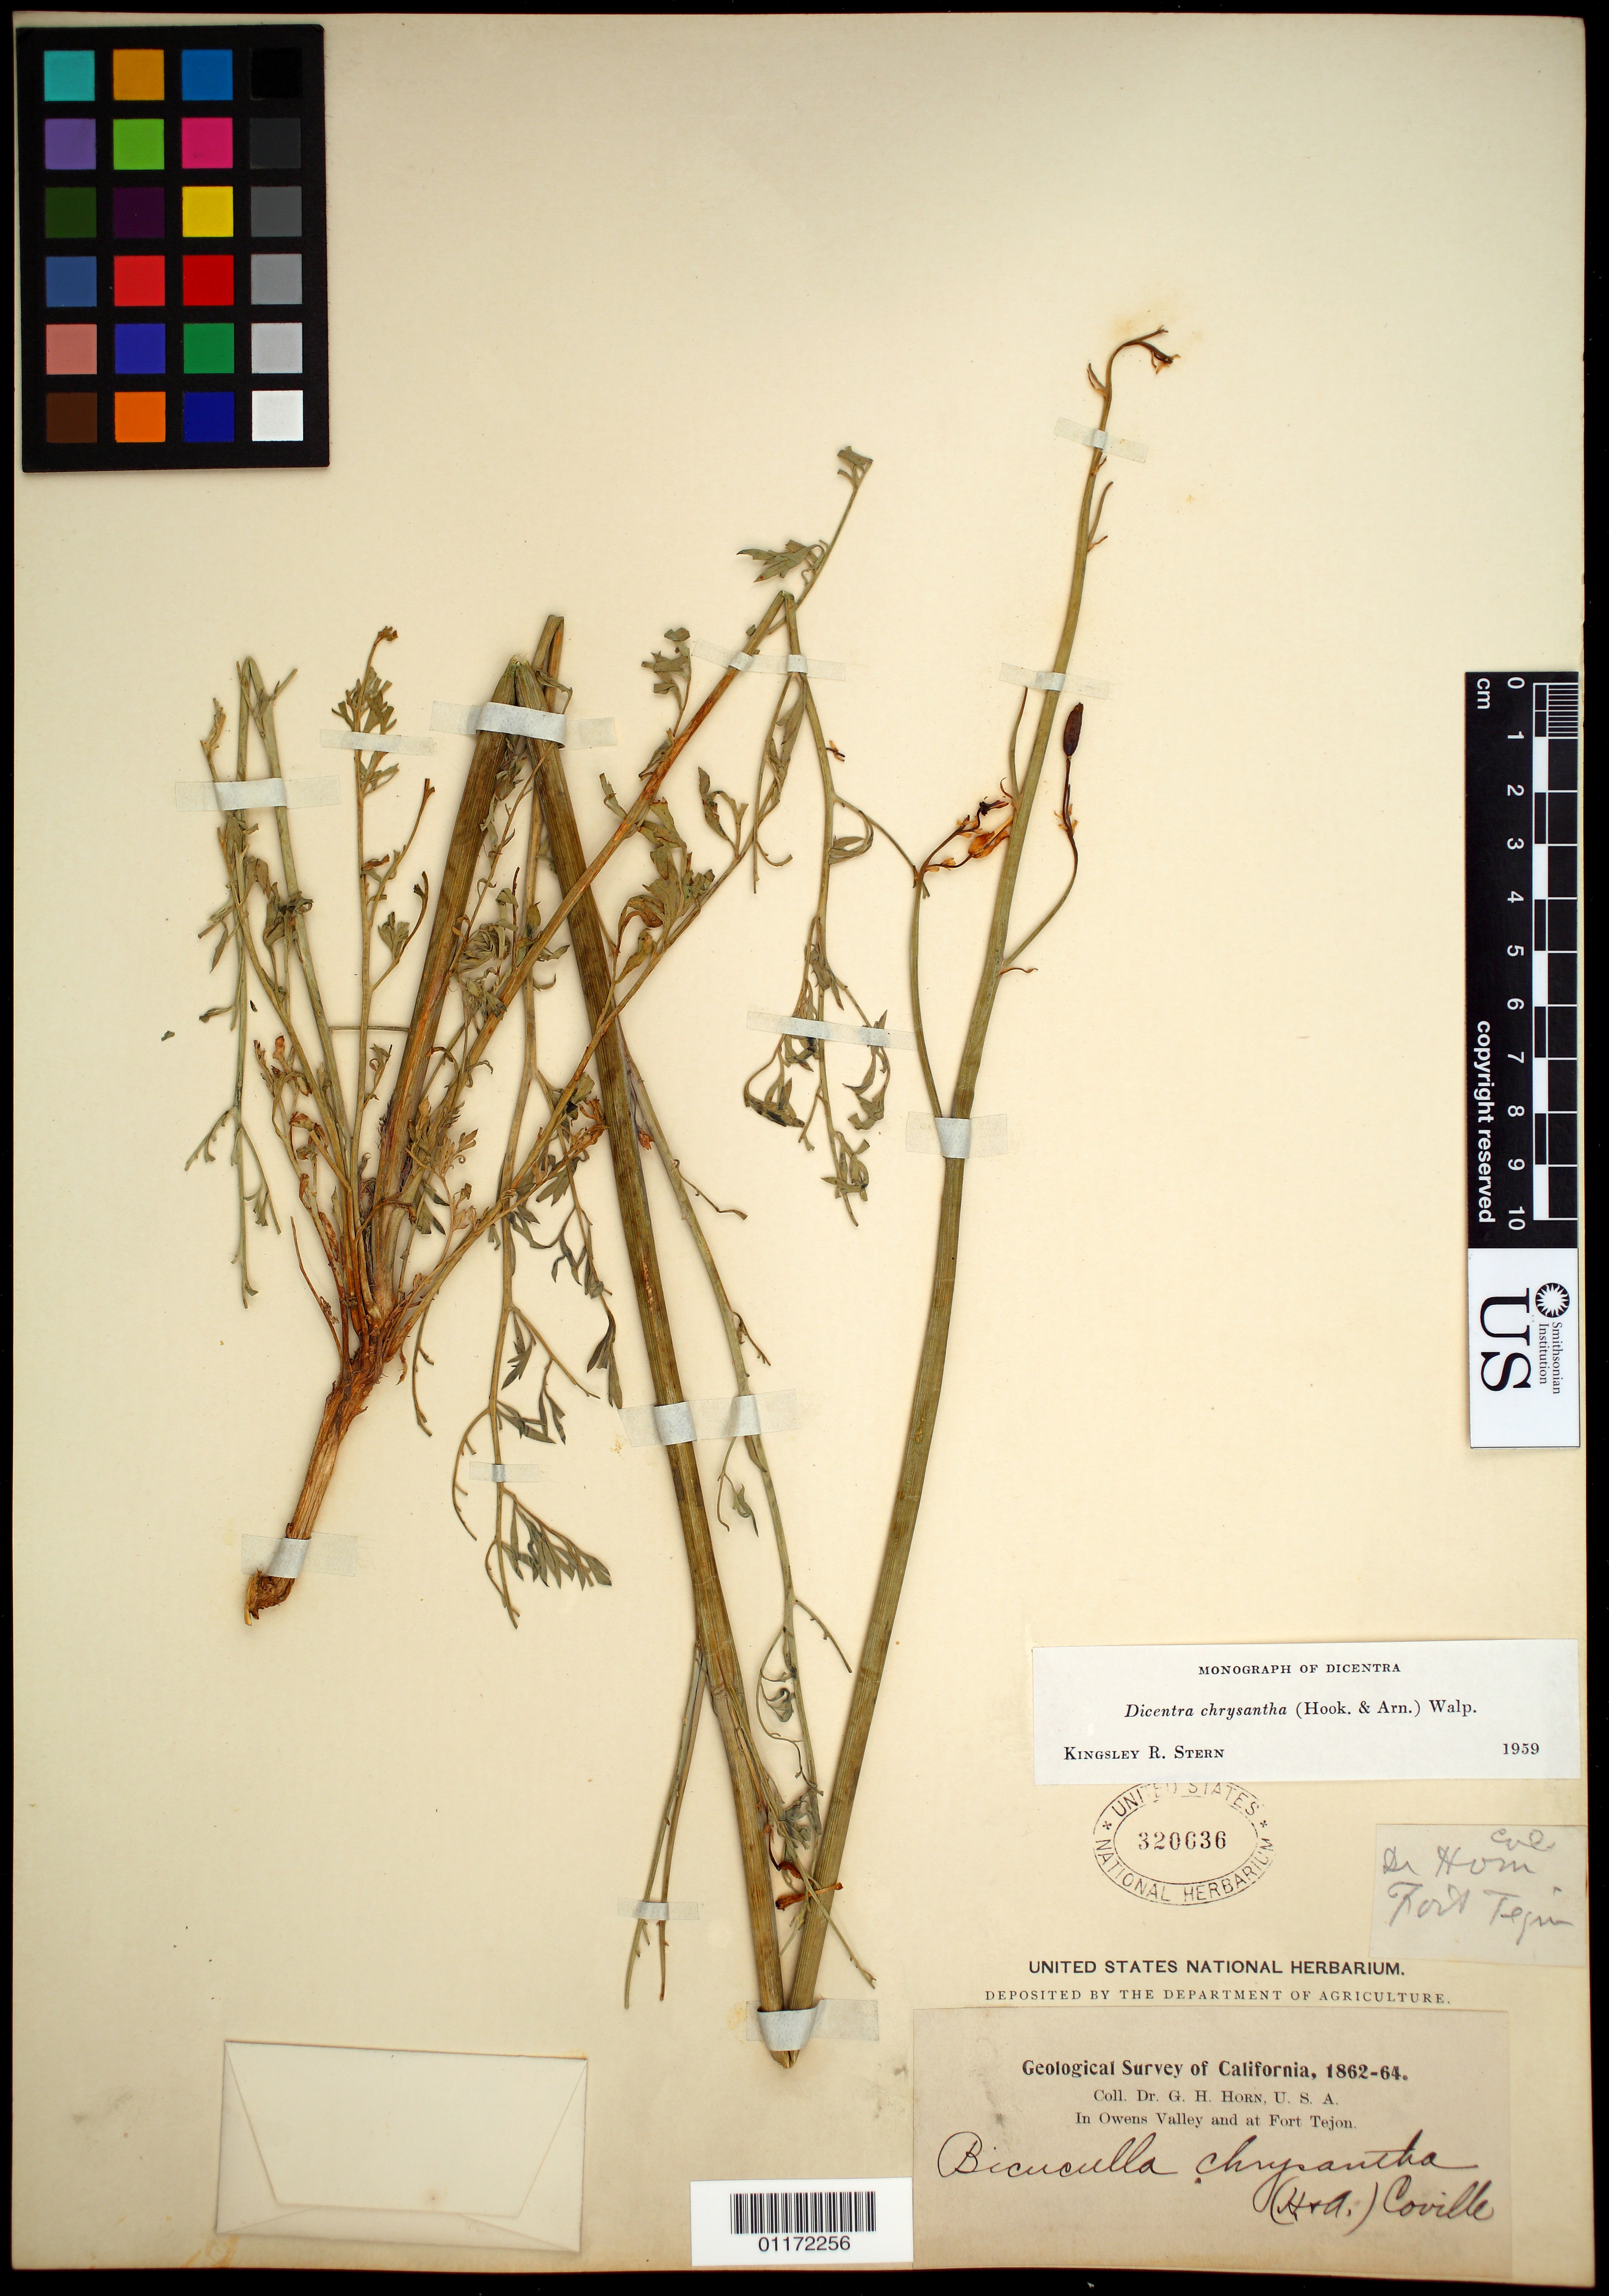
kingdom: Plantae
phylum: Tracheophyta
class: Magnoliopsida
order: Ranunculales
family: Papaveraceae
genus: Ehrendorferia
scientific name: Ehrendorferia chrysantha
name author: (Hook. & Arn.) Rylander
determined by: Strong, M. T., (US), Smithsonian Institution - National Museum of Natural History (UNITED STATES)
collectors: G. Horn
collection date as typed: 1862 to -- --- 1864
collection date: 1862/1864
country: United States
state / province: California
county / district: Kern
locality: In Owens Valley and at Fort Tejon.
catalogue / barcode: US 320636